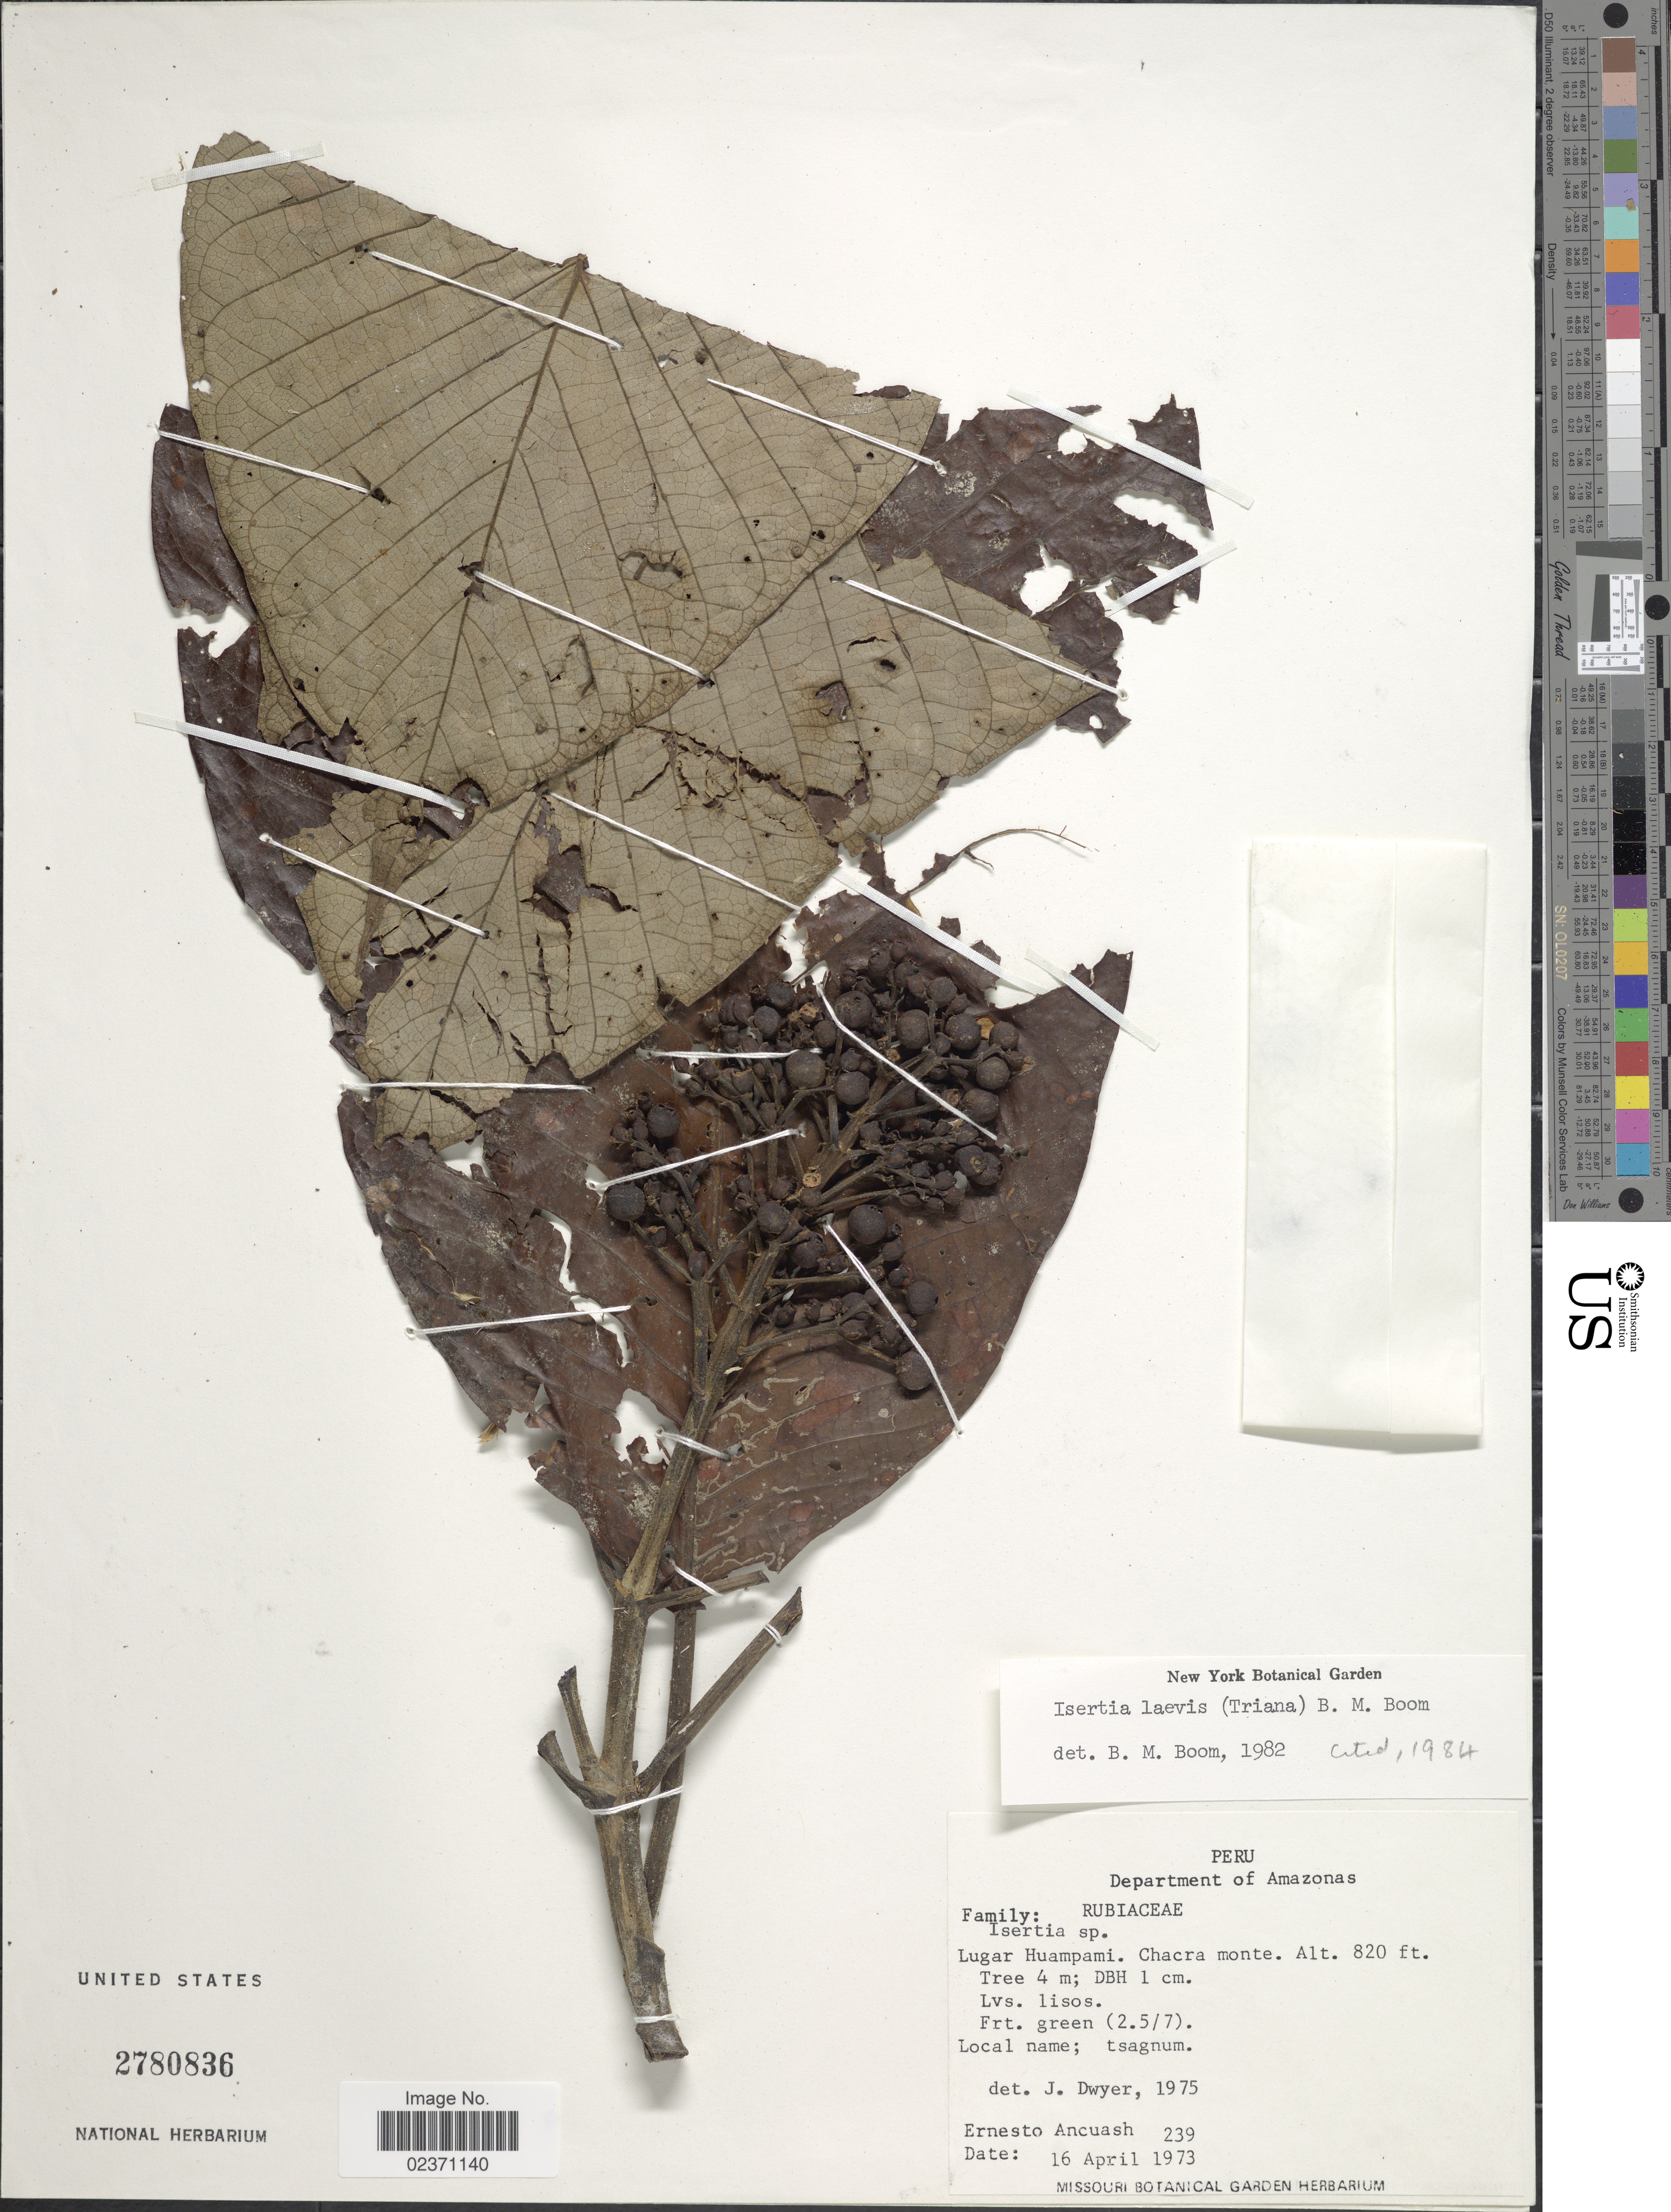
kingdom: Plantae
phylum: Tracheophyta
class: Magnoliopsida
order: Gentianales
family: Rubiaceae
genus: Isertia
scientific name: Isertia laevis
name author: (Triana) B.M. Boom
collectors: E. Ancuash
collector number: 239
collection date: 1973-04-16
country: Peru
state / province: Amazonas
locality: Lugar Huampami. Chacra monte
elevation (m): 250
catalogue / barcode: US 2780836